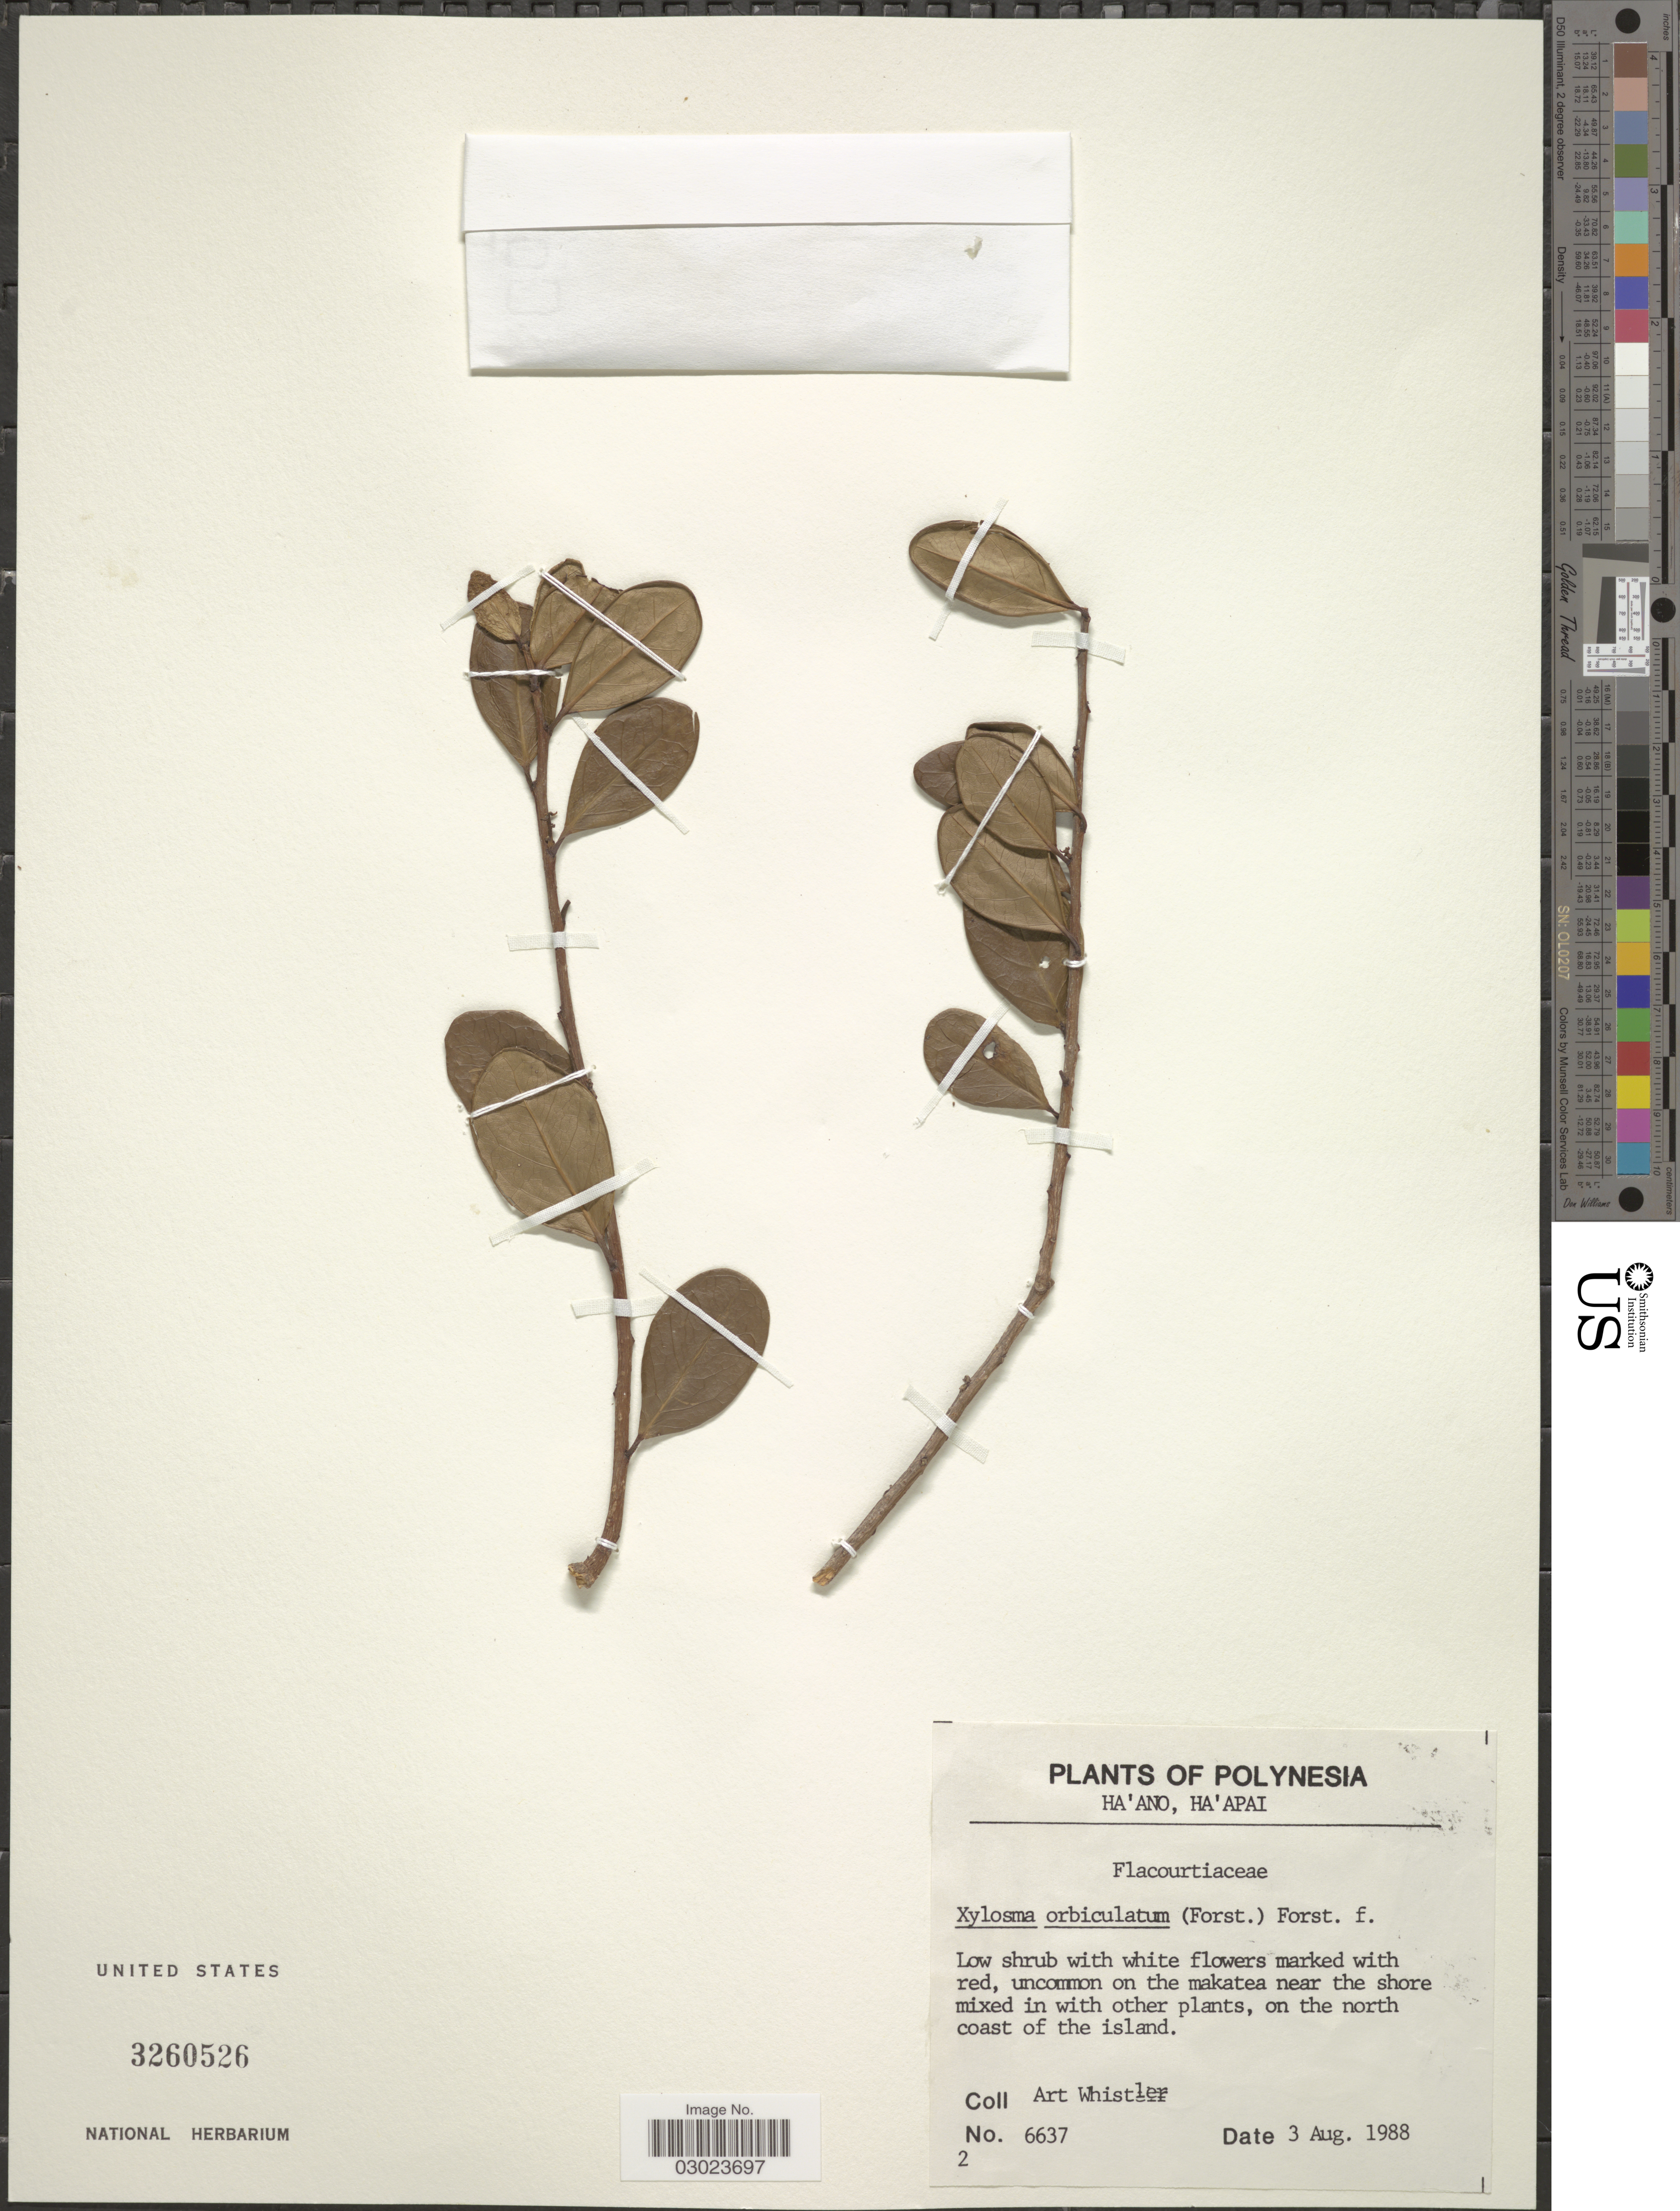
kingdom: Plantae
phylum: Tracheophyta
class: Magnoliopsida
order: Malpighiales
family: Salicaceae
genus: Xylosma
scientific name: Xylosma orbiculata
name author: G. Forst.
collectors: A. Whistler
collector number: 6637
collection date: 1988-08-03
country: Tonga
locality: Polynesia. Ha'Ano, Ha'Apai, on the makatea near the shore mixed in with other plants, on the north coast of the island.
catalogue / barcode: US 3260526